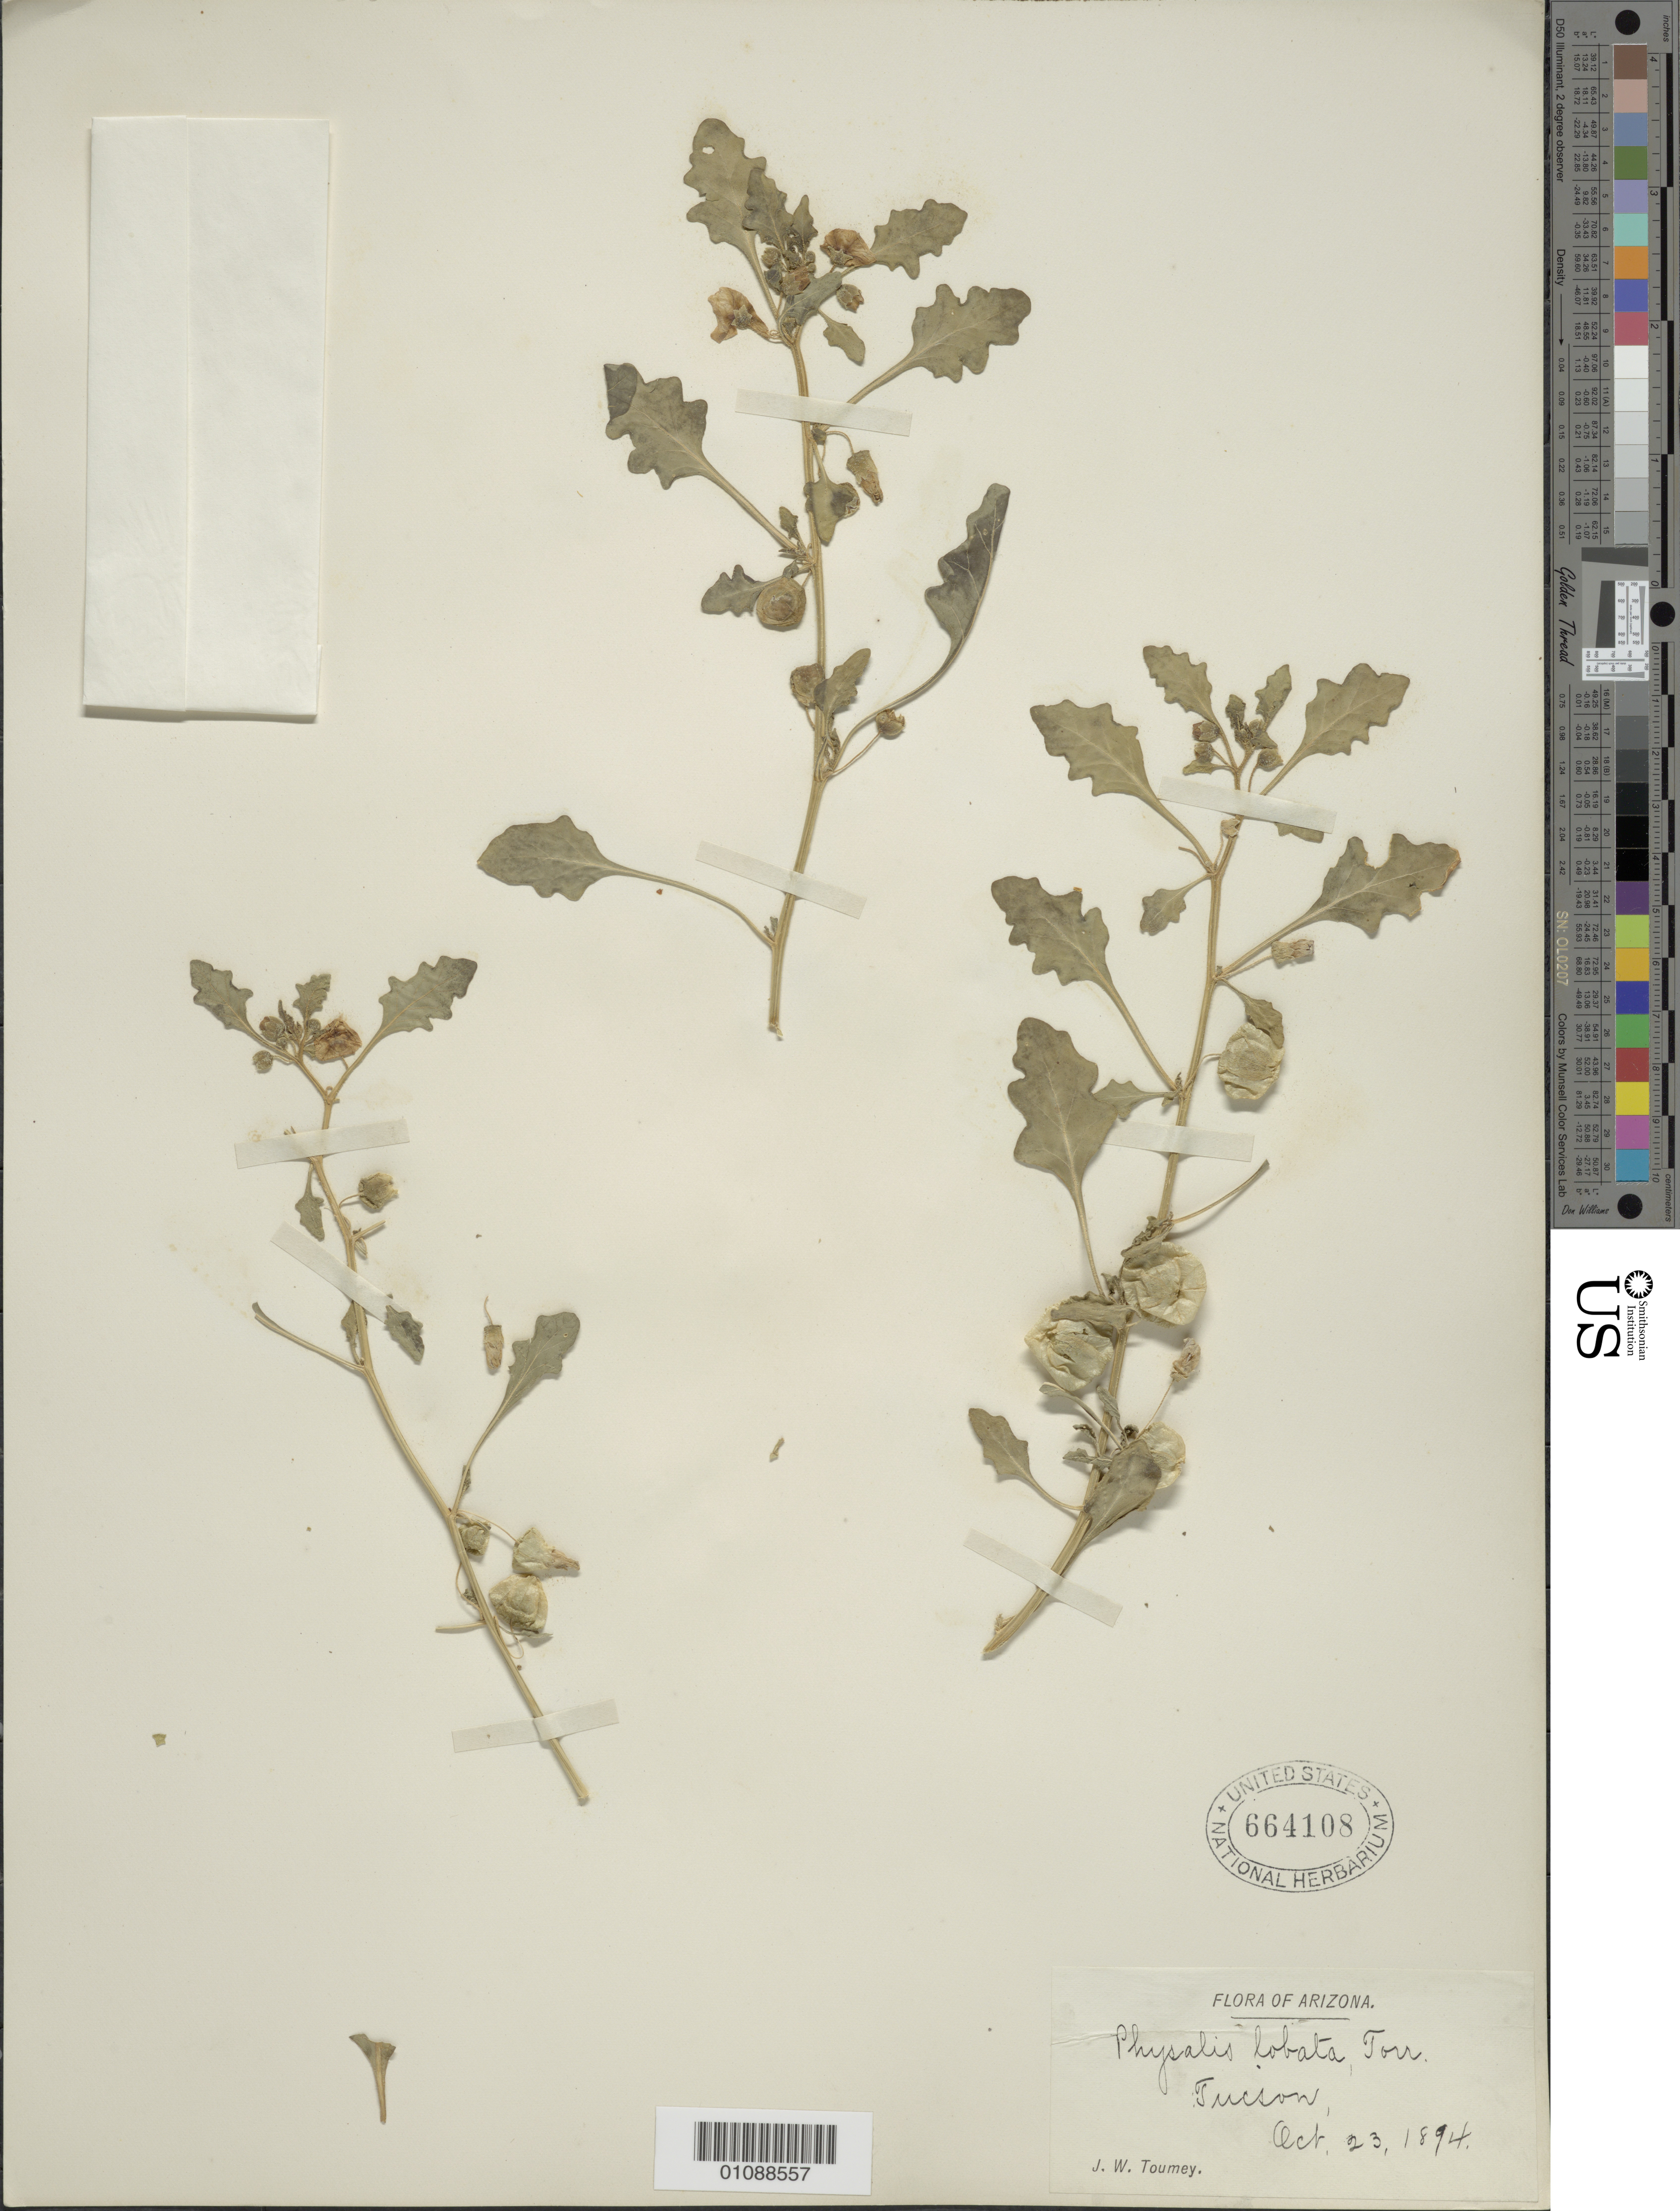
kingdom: Plantae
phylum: Tracheophyta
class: Magnoliopsida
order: Solanales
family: Solanaceae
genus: Quincula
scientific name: Quincula lobata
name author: (Torr.) Raf.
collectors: J. W. Toumey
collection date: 1894-10-23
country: United States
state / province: Arizona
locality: Tucson.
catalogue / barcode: US 664108